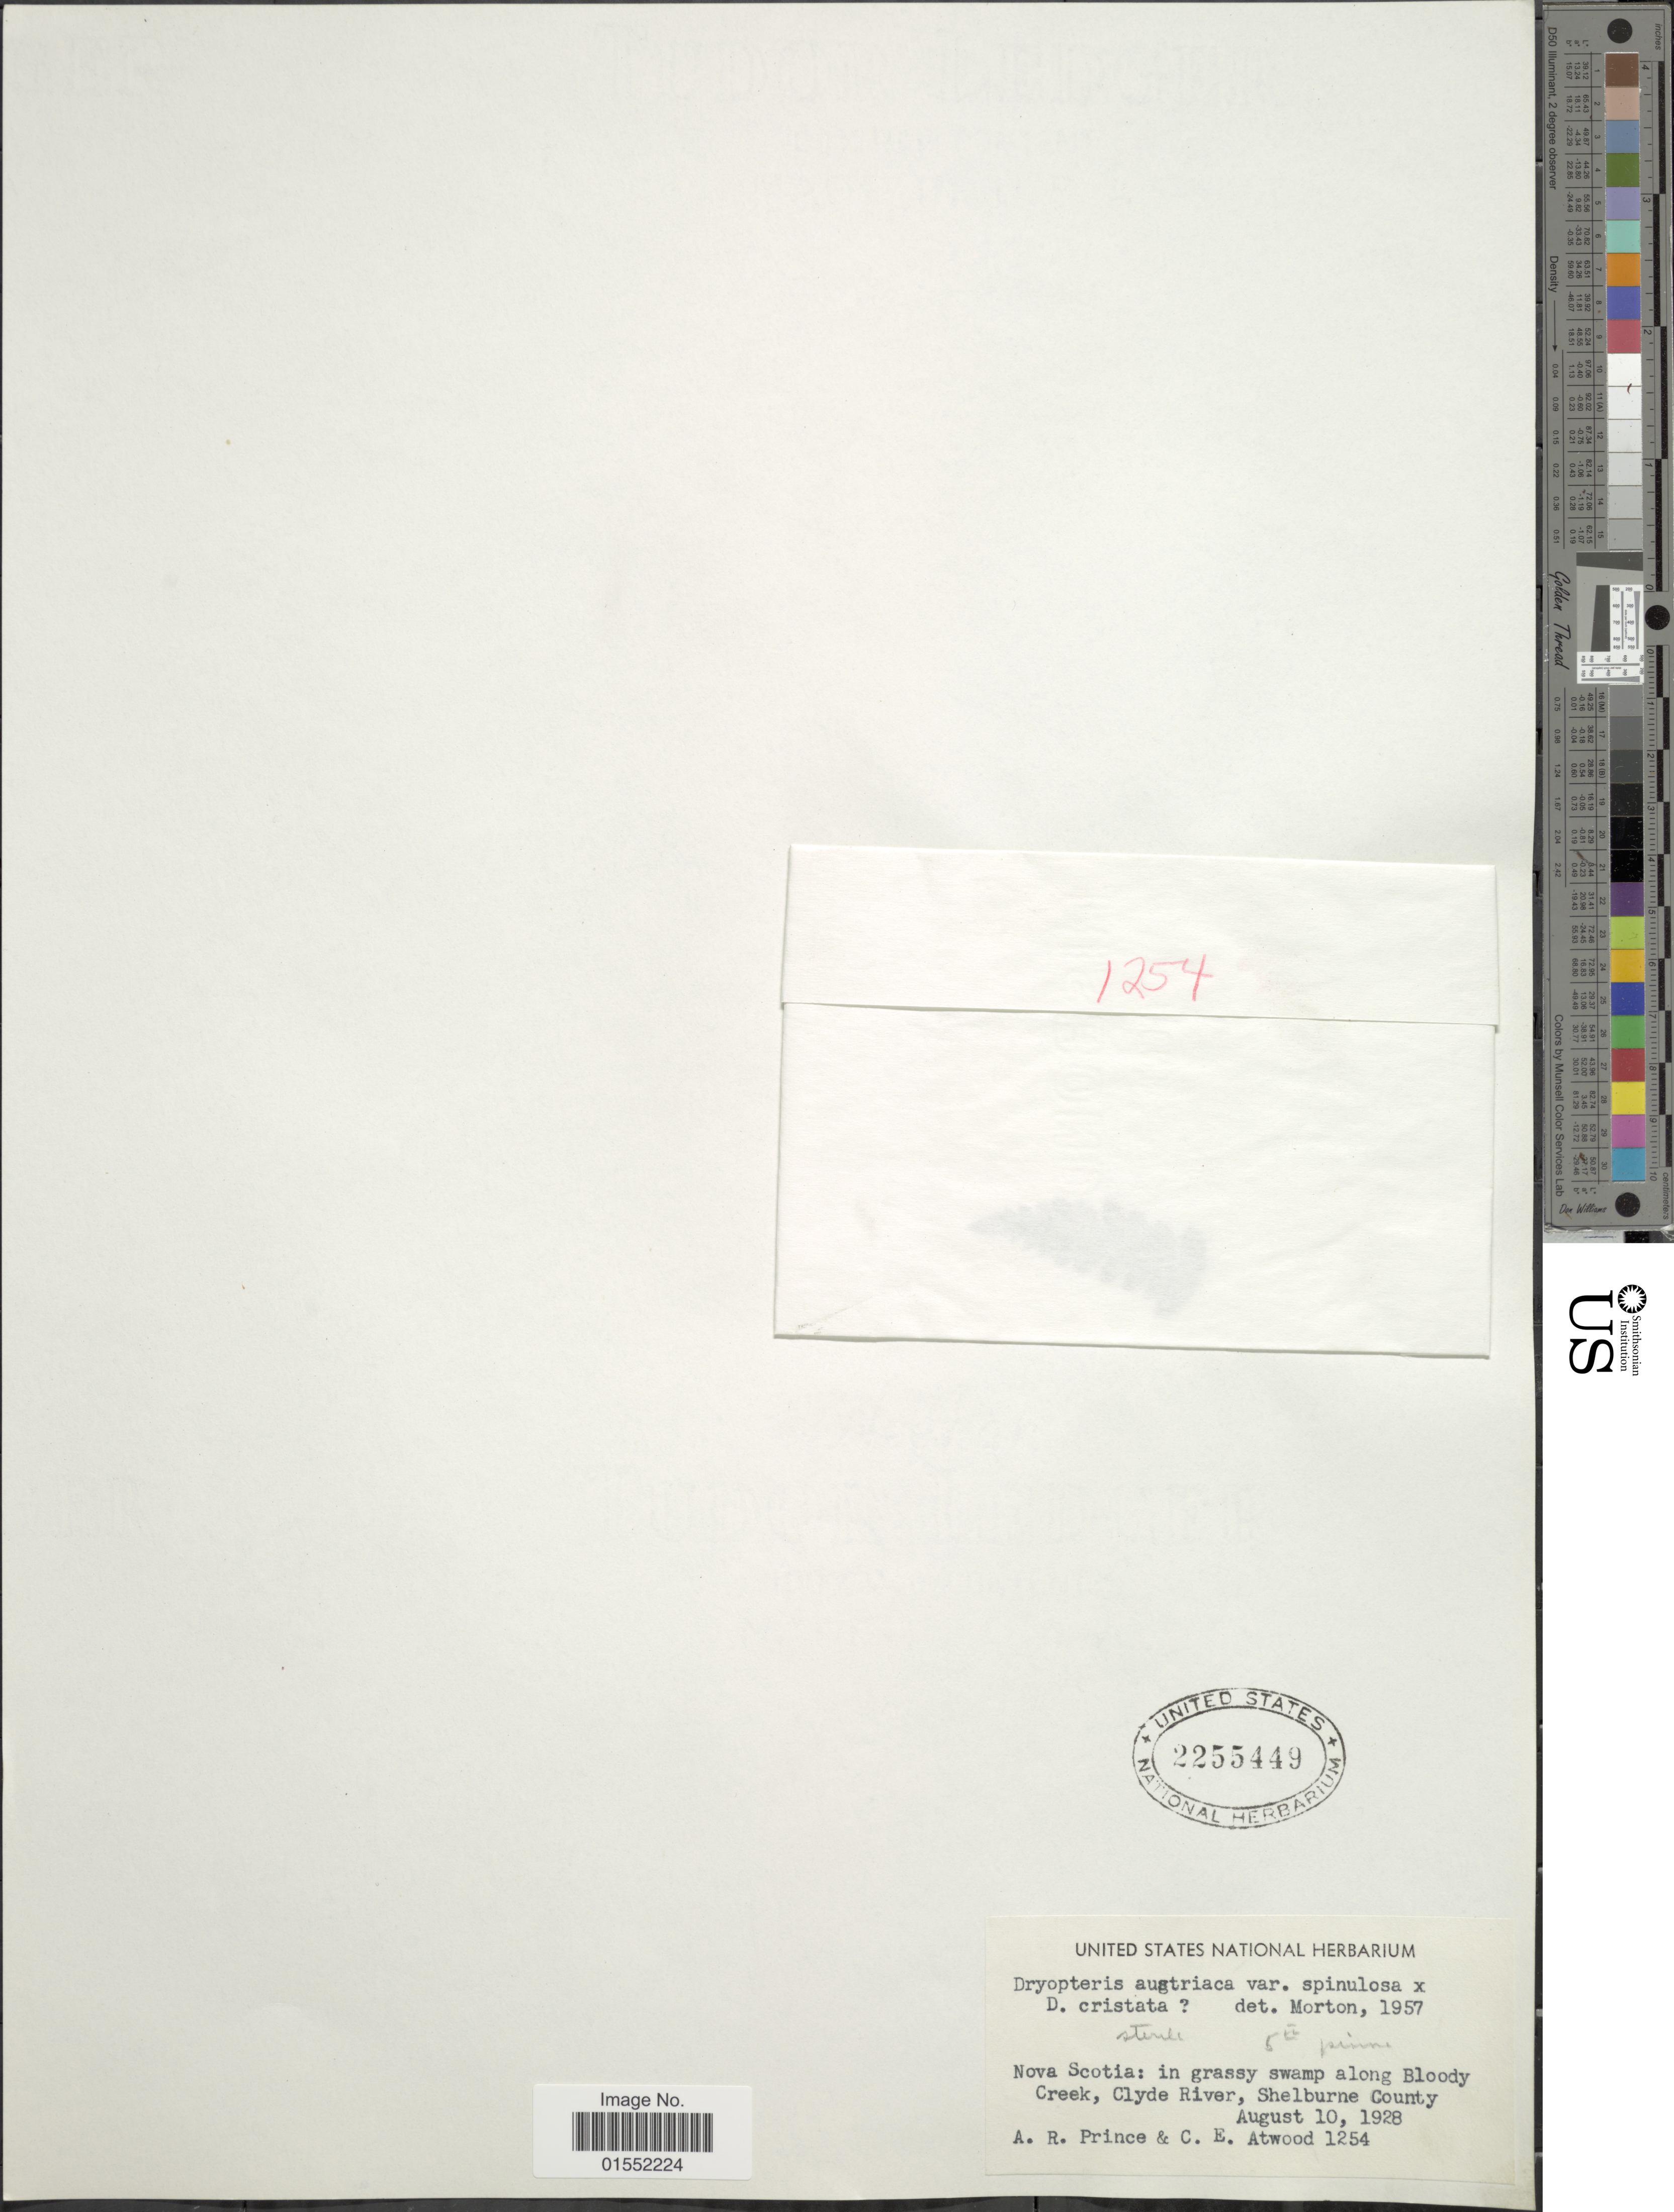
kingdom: Plantae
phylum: Tracheophyta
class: Polypodiopsida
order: Polypodiales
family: Dryopteridaceae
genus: Dryopteris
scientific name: Dryopteris x uliginosa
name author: (A. Braun ex Döll) Kuntze ex Druce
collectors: A. Prince & C. Atwood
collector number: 1254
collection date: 1928-08-10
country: Canada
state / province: Nova Scotia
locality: In grassy swamp along Bloody Creek, Clyde River, Shelburne County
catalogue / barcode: US 2255449